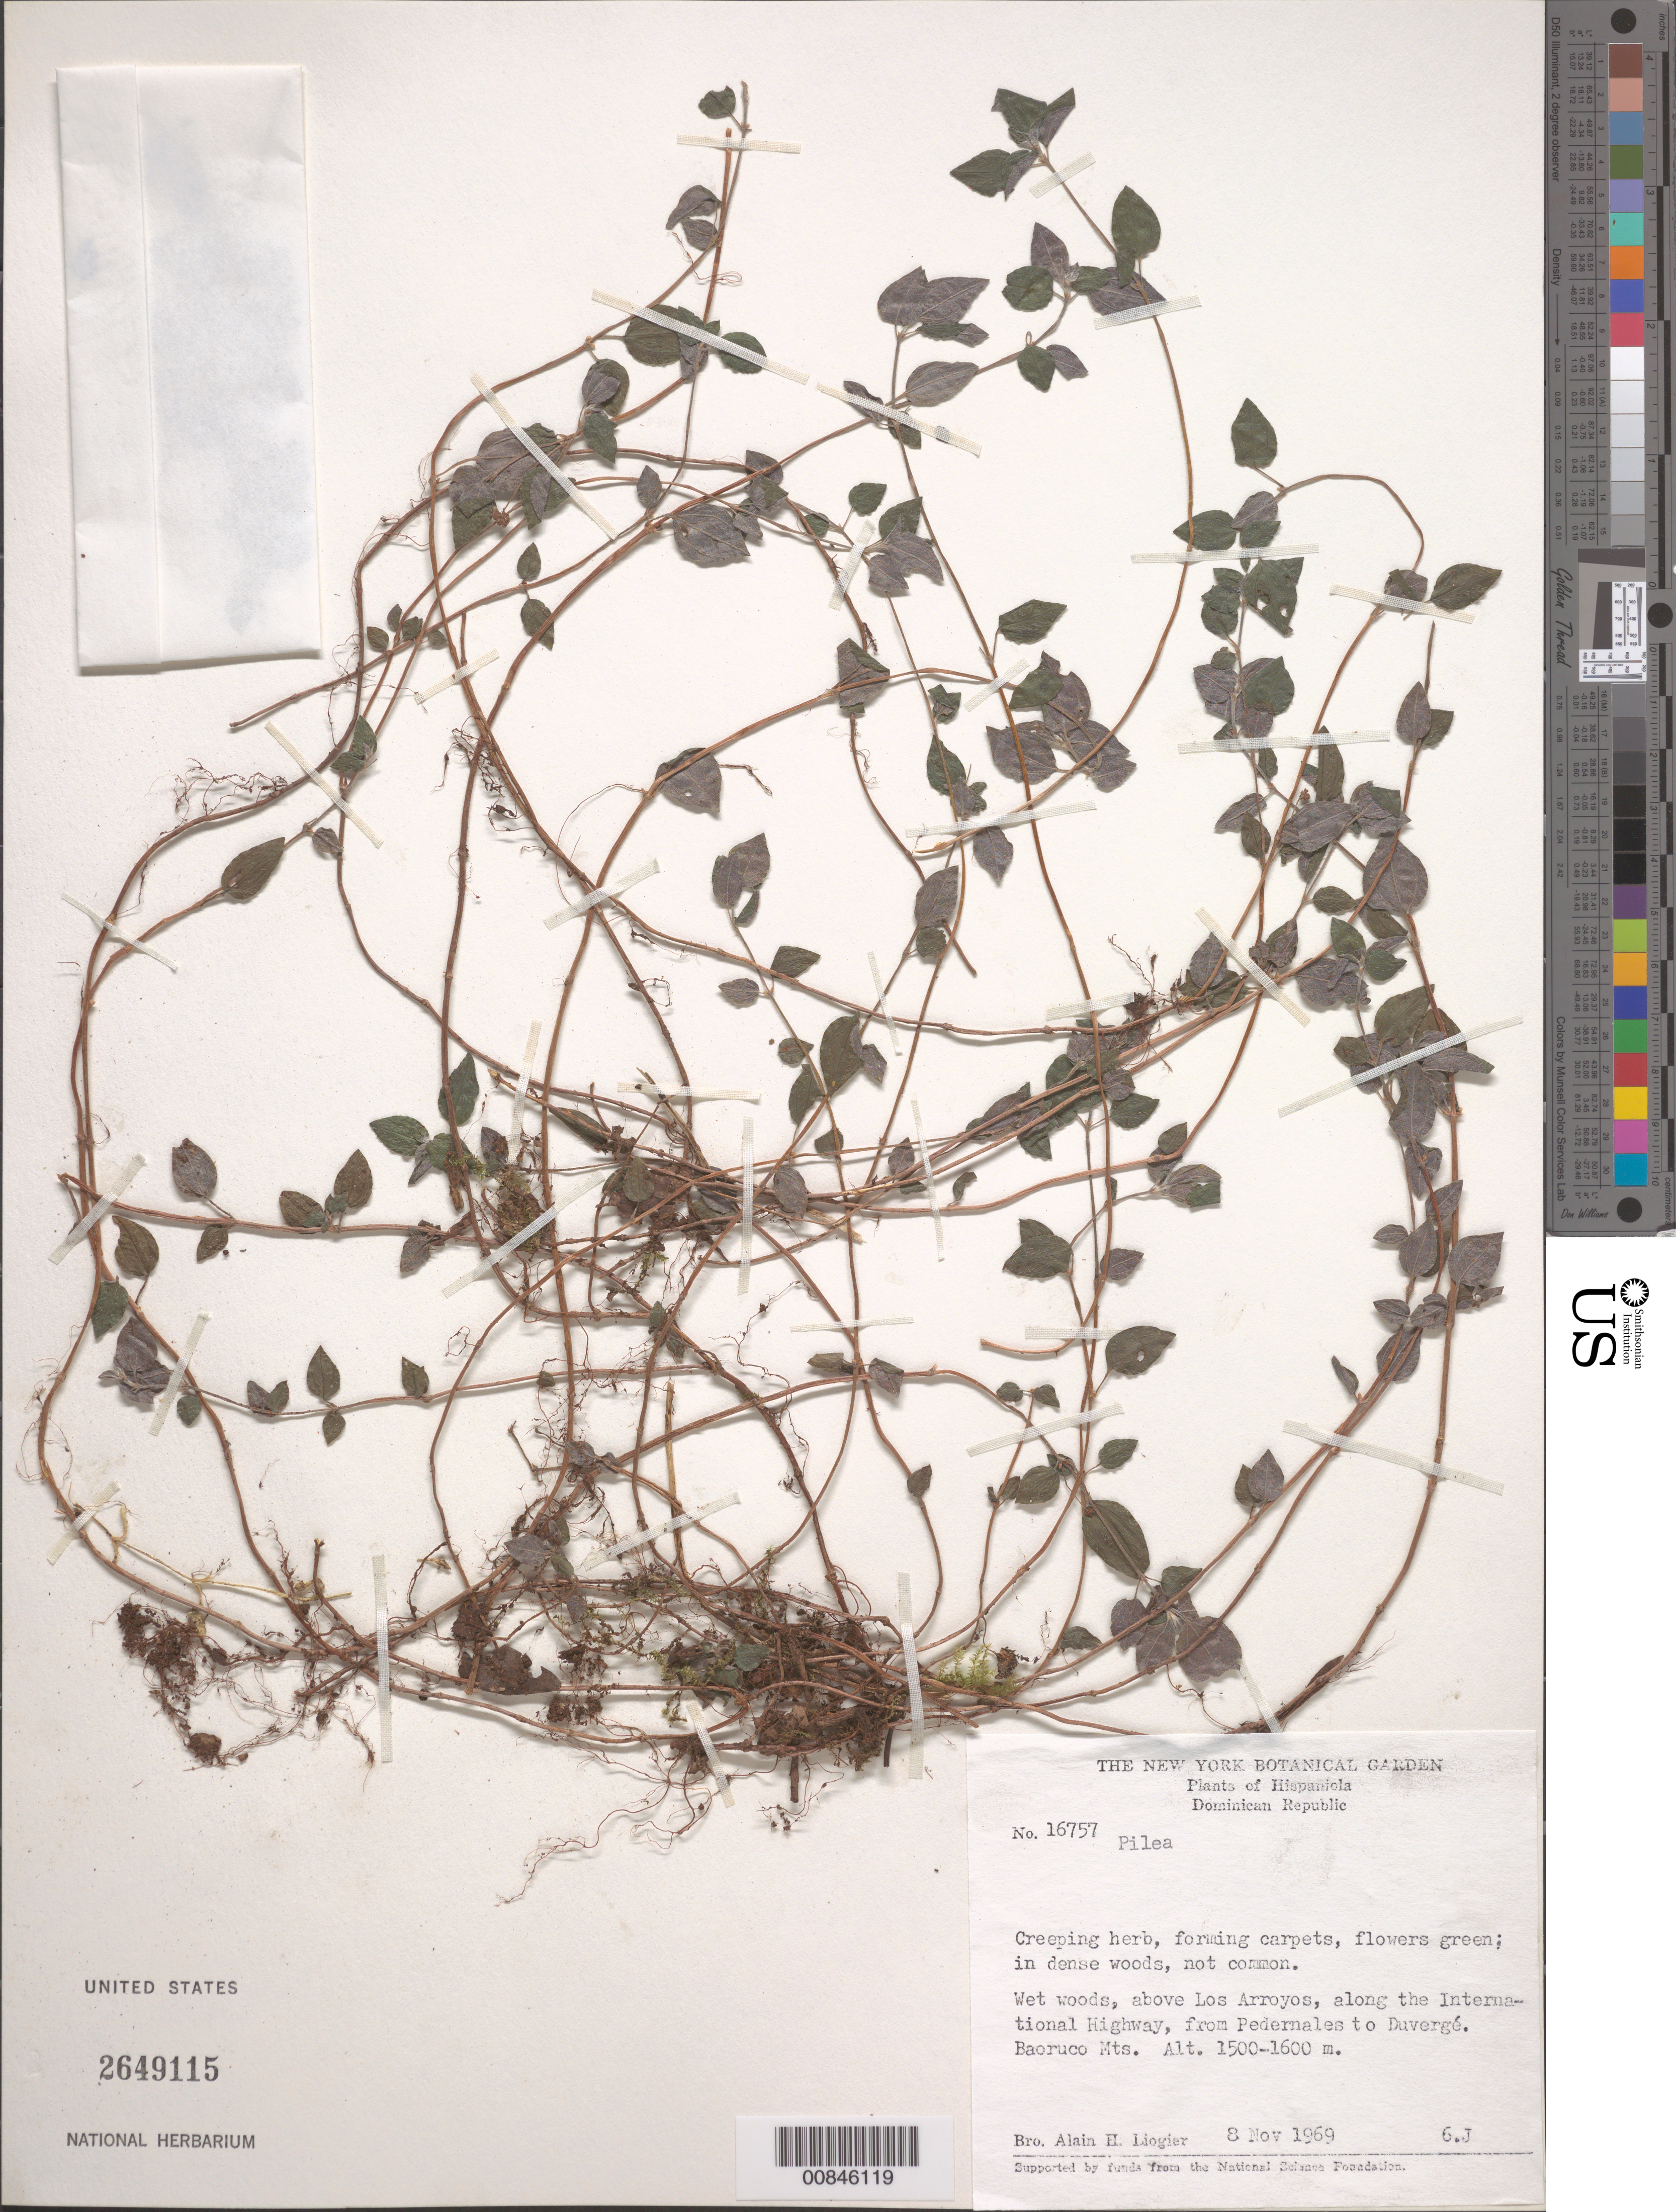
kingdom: Plantae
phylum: Tracheophyta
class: Magnoliopsida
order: Rosales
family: Urticaceae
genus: Pilea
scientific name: Pilea sp.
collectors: A. H. Liogier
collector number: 16757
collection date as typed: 08 Nov 1969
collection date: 1969-11-08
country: Dominican Republic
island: Hispaniola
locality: Above Los Arroyos, along the International Highway, from Pedernales to Duvergé. Baoruco Mts.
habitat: In dense, wet woods.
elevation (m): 1500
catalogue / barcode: US 2649115